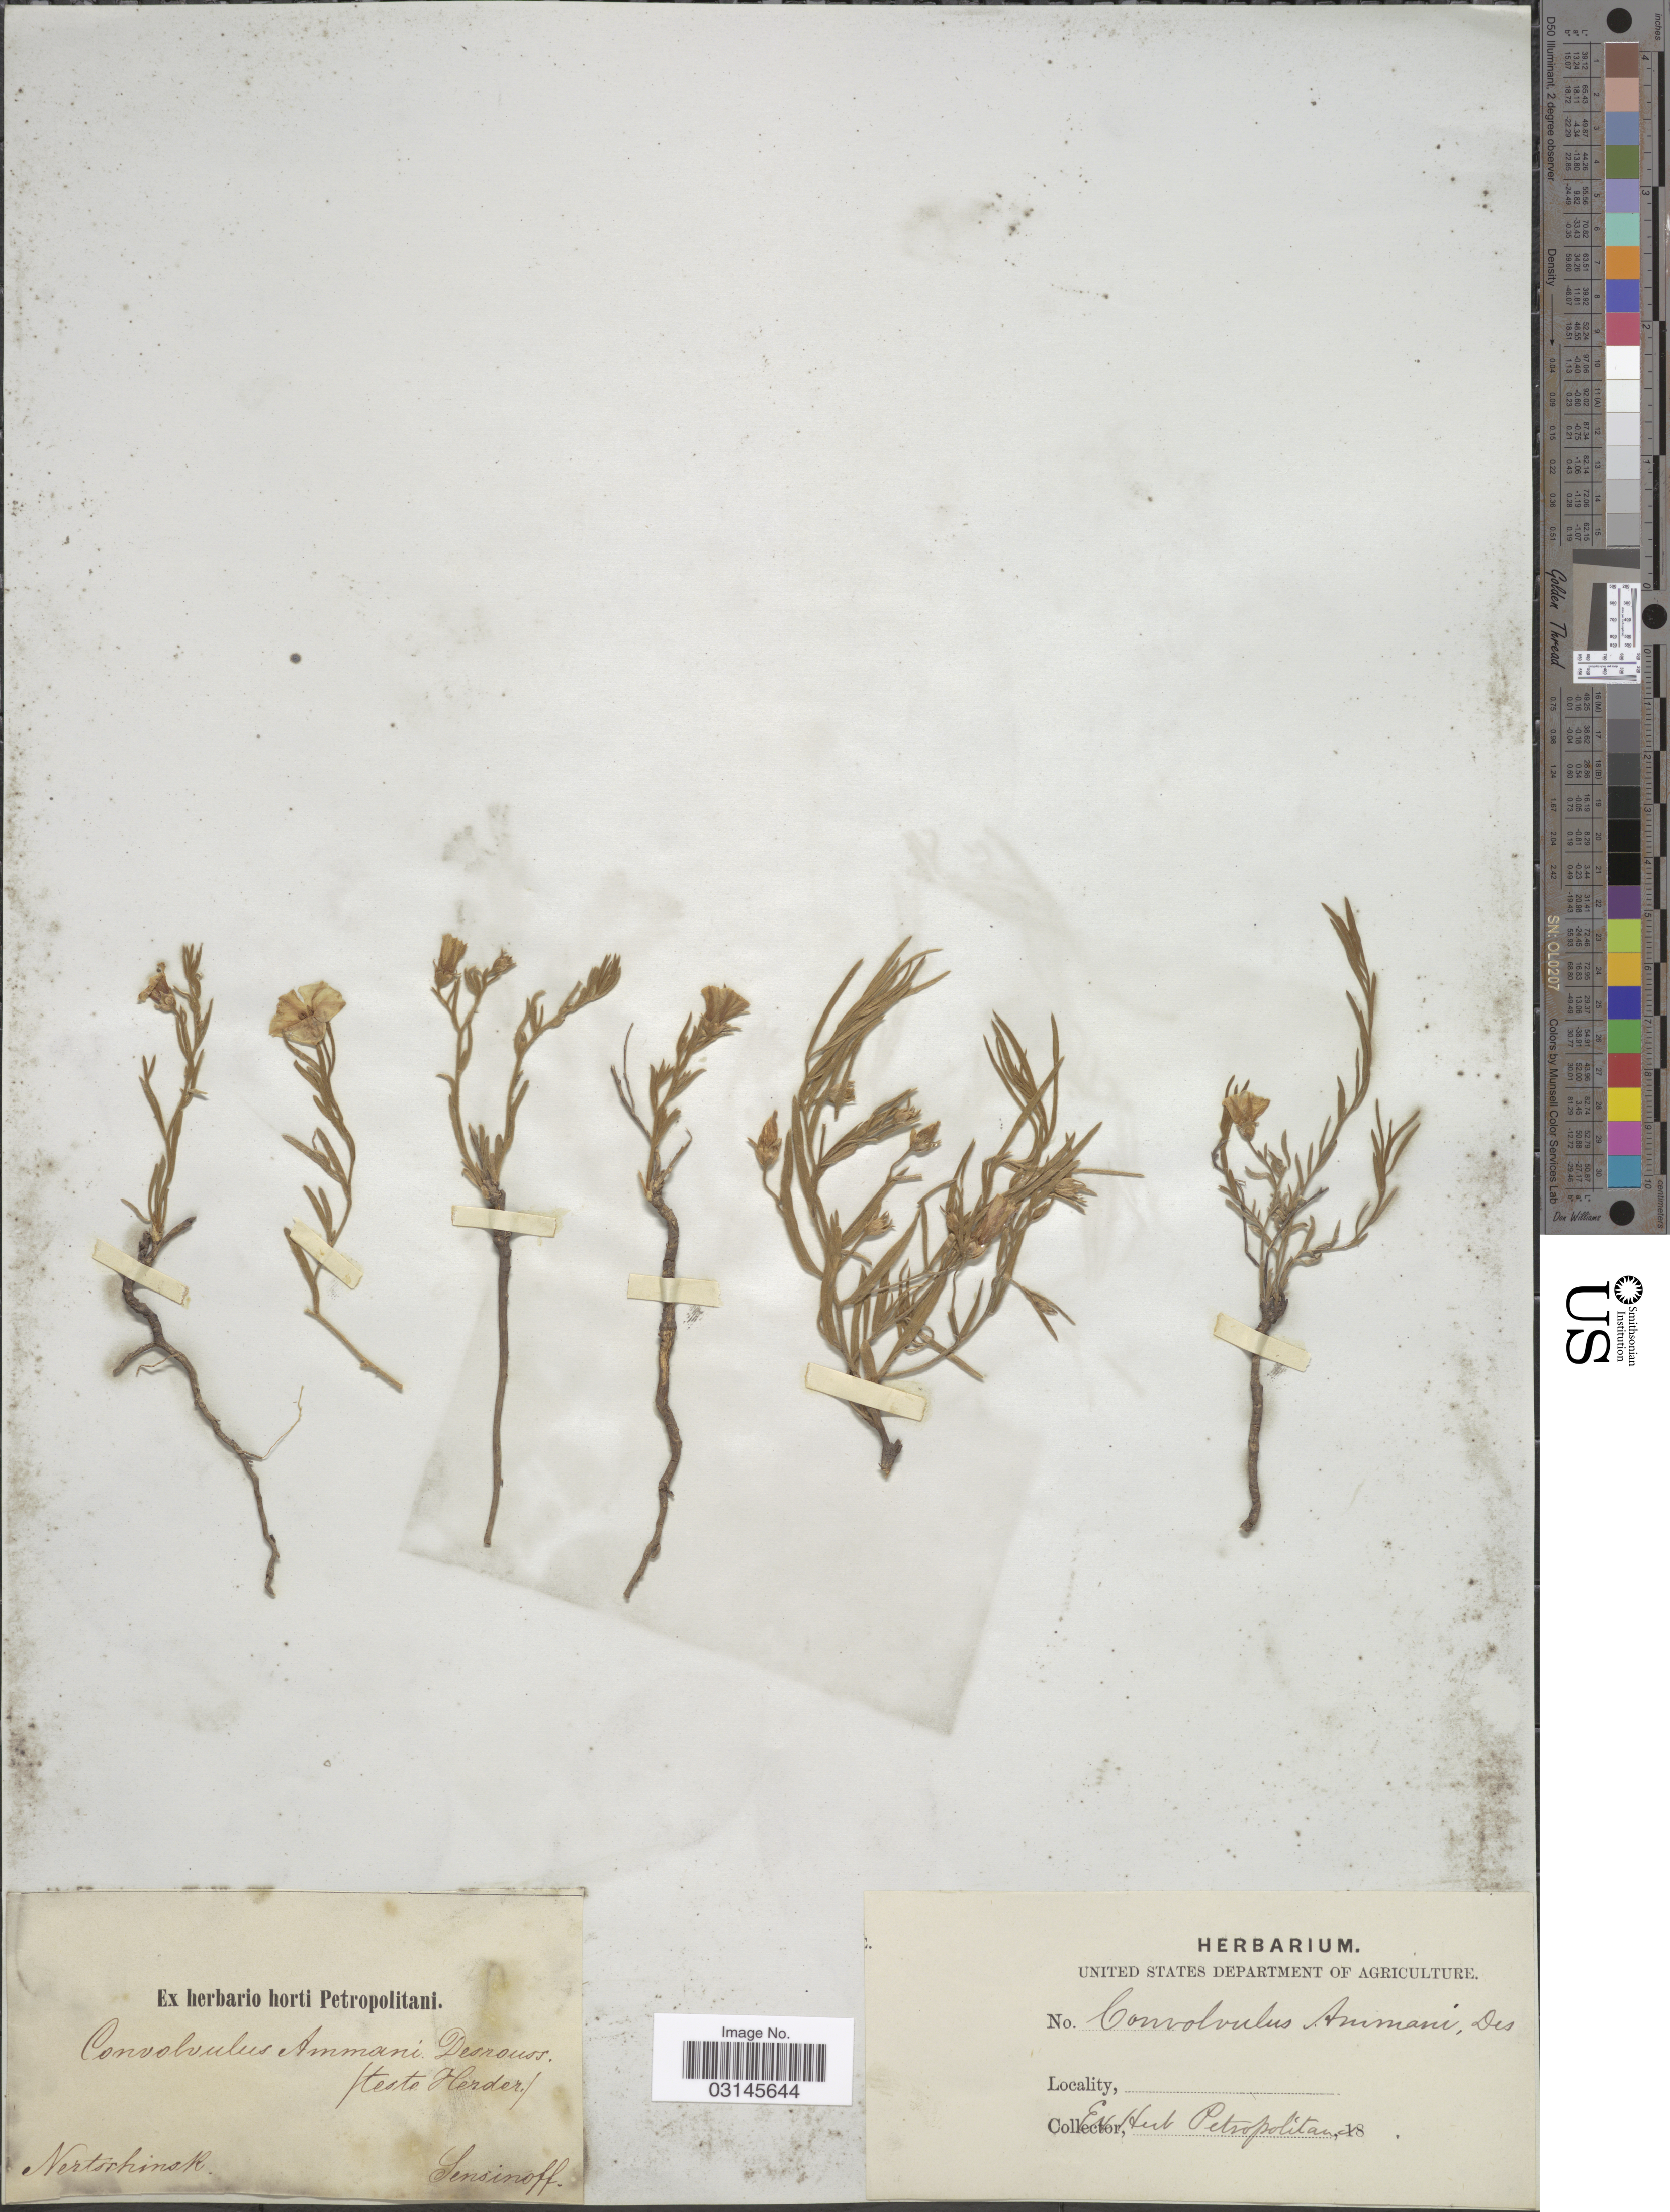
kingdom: Plantae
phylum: Tracheophyta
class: Magnoliopsida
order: Solanales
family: Convolvulaceae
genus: Convolvulus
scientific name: Convolvulus ammanii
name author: Desr.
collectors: Sensinoff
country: Russian Federation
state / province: Zabaykalsky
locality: Nertschinsk.